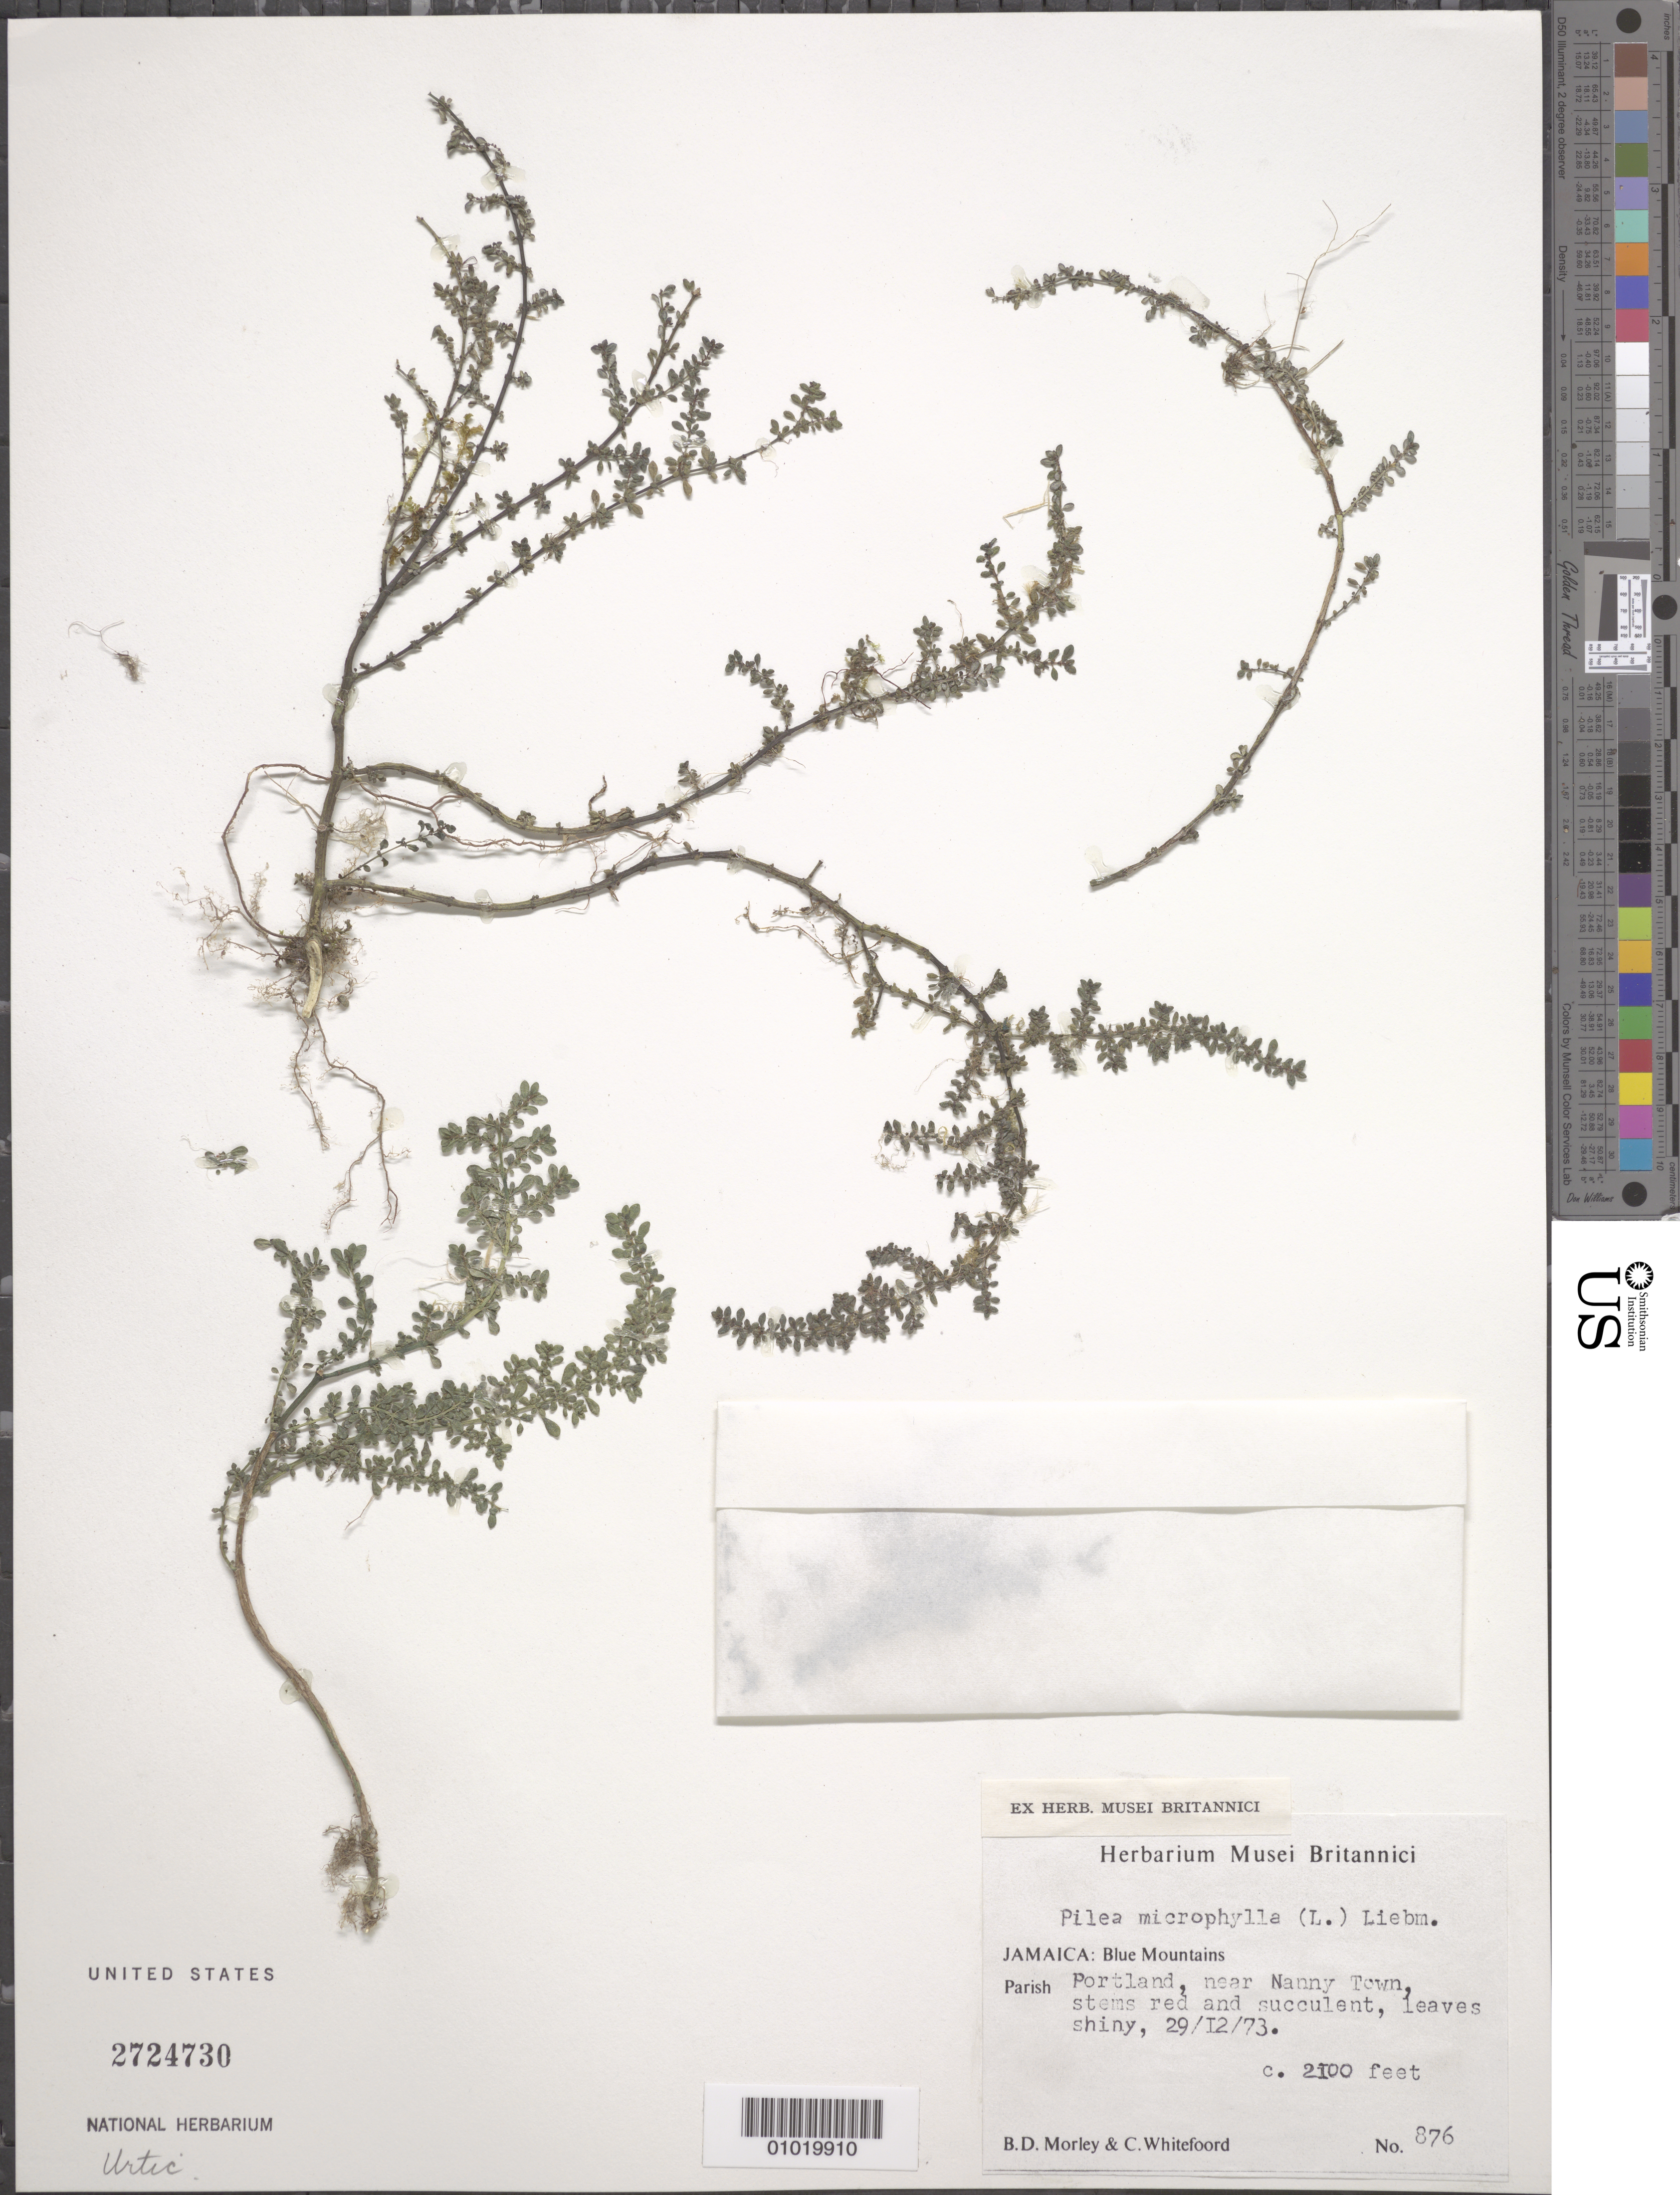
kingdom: Plantae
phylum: Tracheophyta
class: Magnoliopsida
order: Rosales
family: Urticaceae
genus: Pilea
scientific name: Pilea microphylla var. microphylla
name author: (L.) Liebm.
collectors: B. D. Morley & C. Whitefoord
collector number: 876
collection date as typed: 29 Dec 1973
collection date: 1973-12-29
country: Jamaica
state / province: Portland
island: Jamaica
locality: Blue Mountains. Portland, near Nanny Town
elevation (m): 640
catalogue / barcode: US 2724730